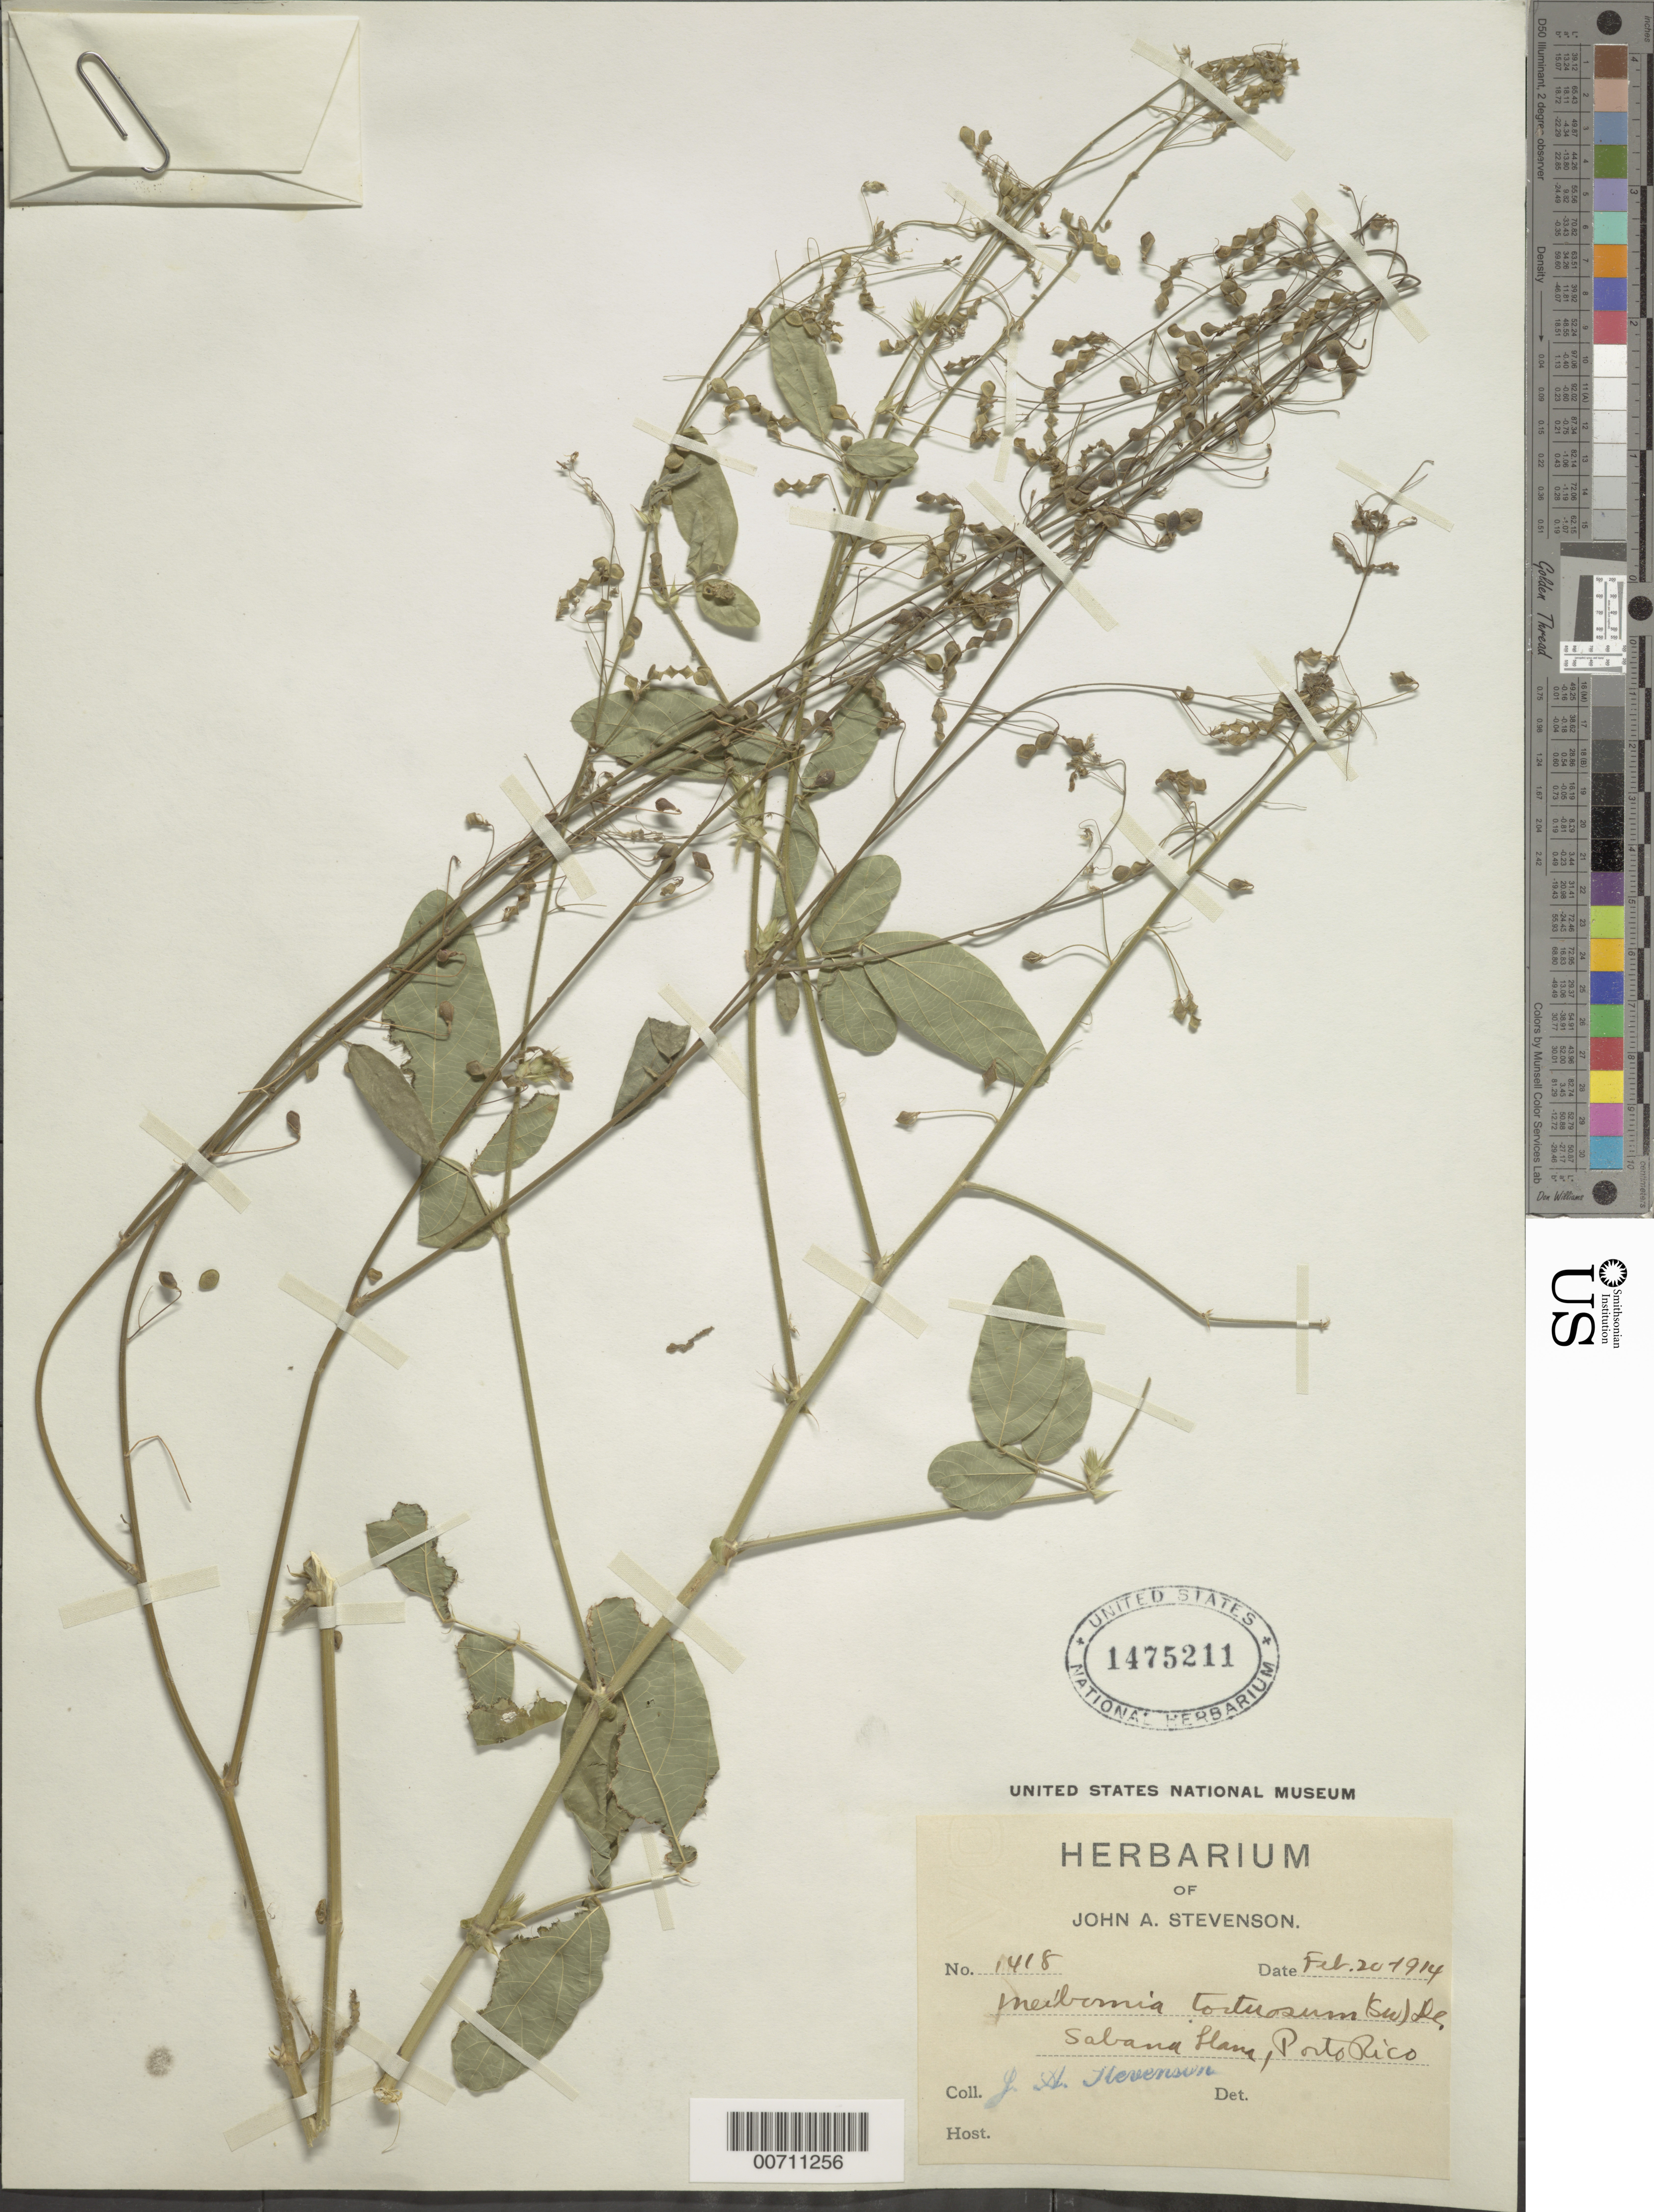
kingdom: Plantae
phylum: Tracheophyta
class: Magnoliopsida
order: Fabales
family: Fabaceae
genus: Desmodium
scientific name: Desmodium tortuosum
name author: (Sw.) DC.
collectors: J. Stevenson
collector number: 1418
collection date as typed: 20 Feb 1914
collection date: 1914-02-20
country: Puerto Rico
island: Greater Antilles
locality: Sabana Llana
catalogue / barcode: US 1475211